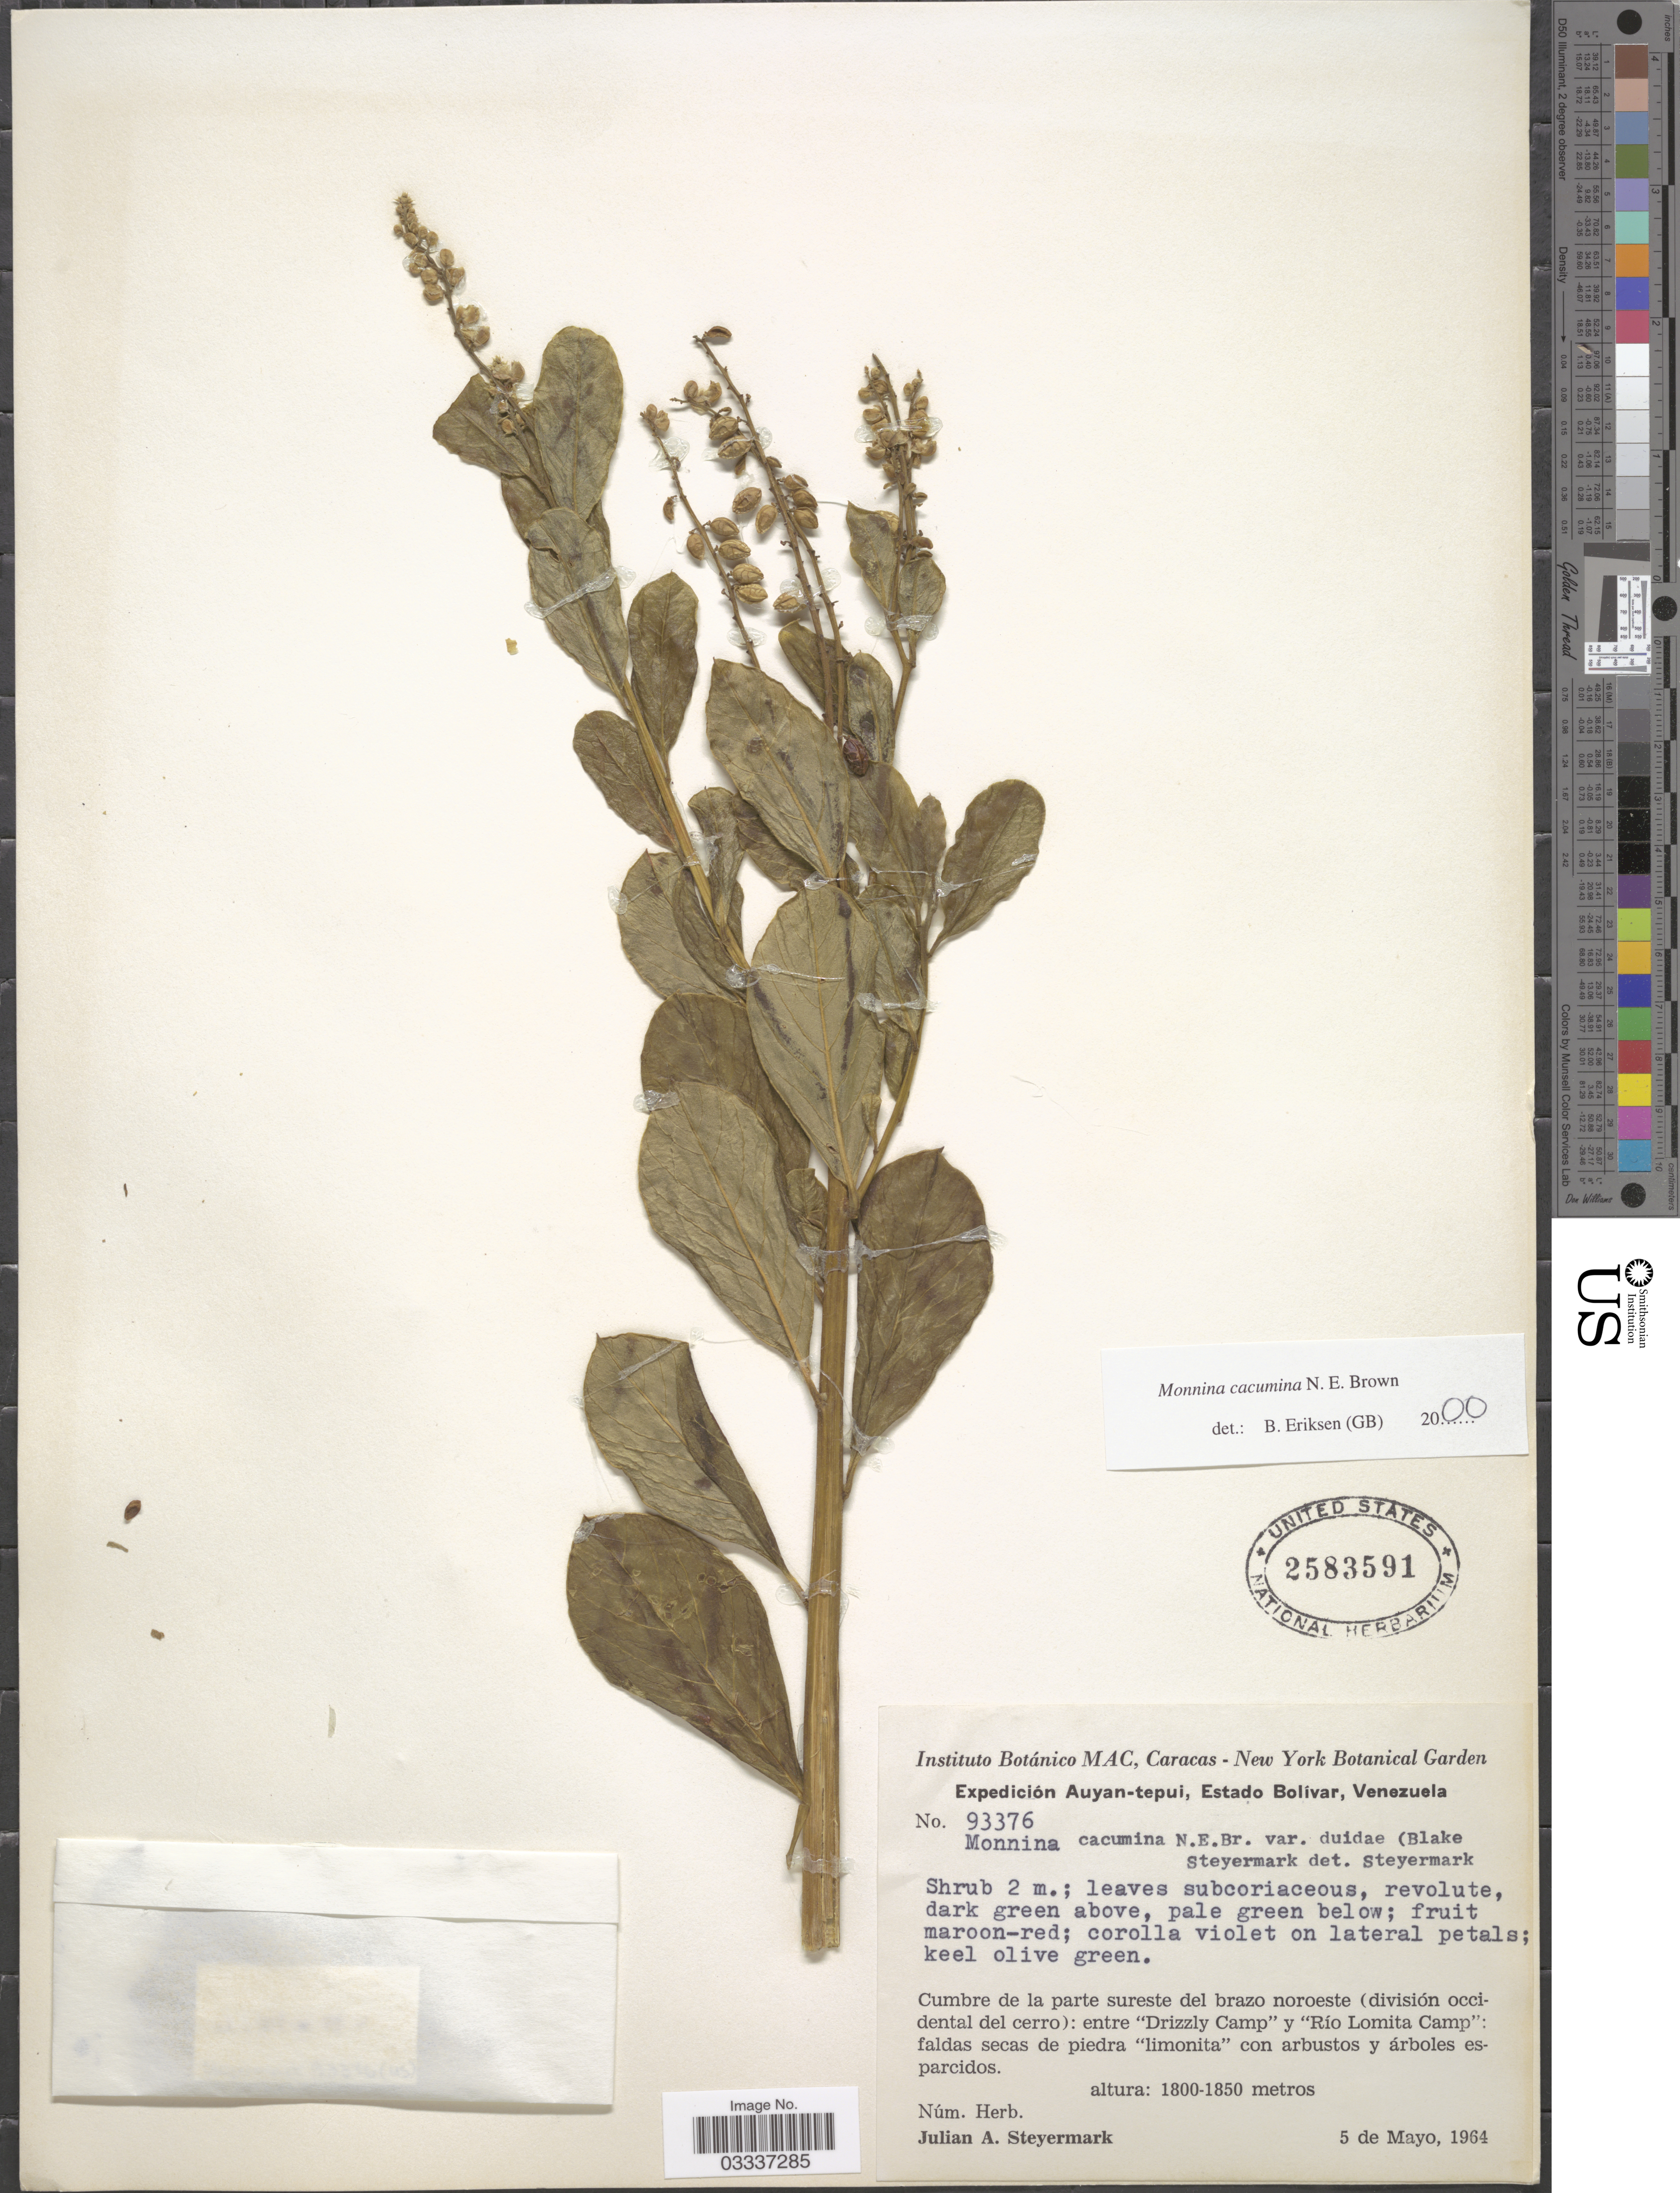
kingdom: Plantae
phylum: Tracheophyta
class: Magnoliopsida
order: Fabales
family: Polygalaceae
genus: Monnina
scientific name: Monnina cacumina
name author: N.E. Br.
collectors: J. Steyermark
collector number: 93376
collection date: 1964-05-05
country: Venezuela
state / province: Bolivar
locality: Auyan-tepui, Cumbre de la parte del brazo noroeste (división occidental del cerro): entre "Drizzly Camp" y "Río Lomita Camp".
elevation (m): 1800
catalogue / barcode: US 2583591